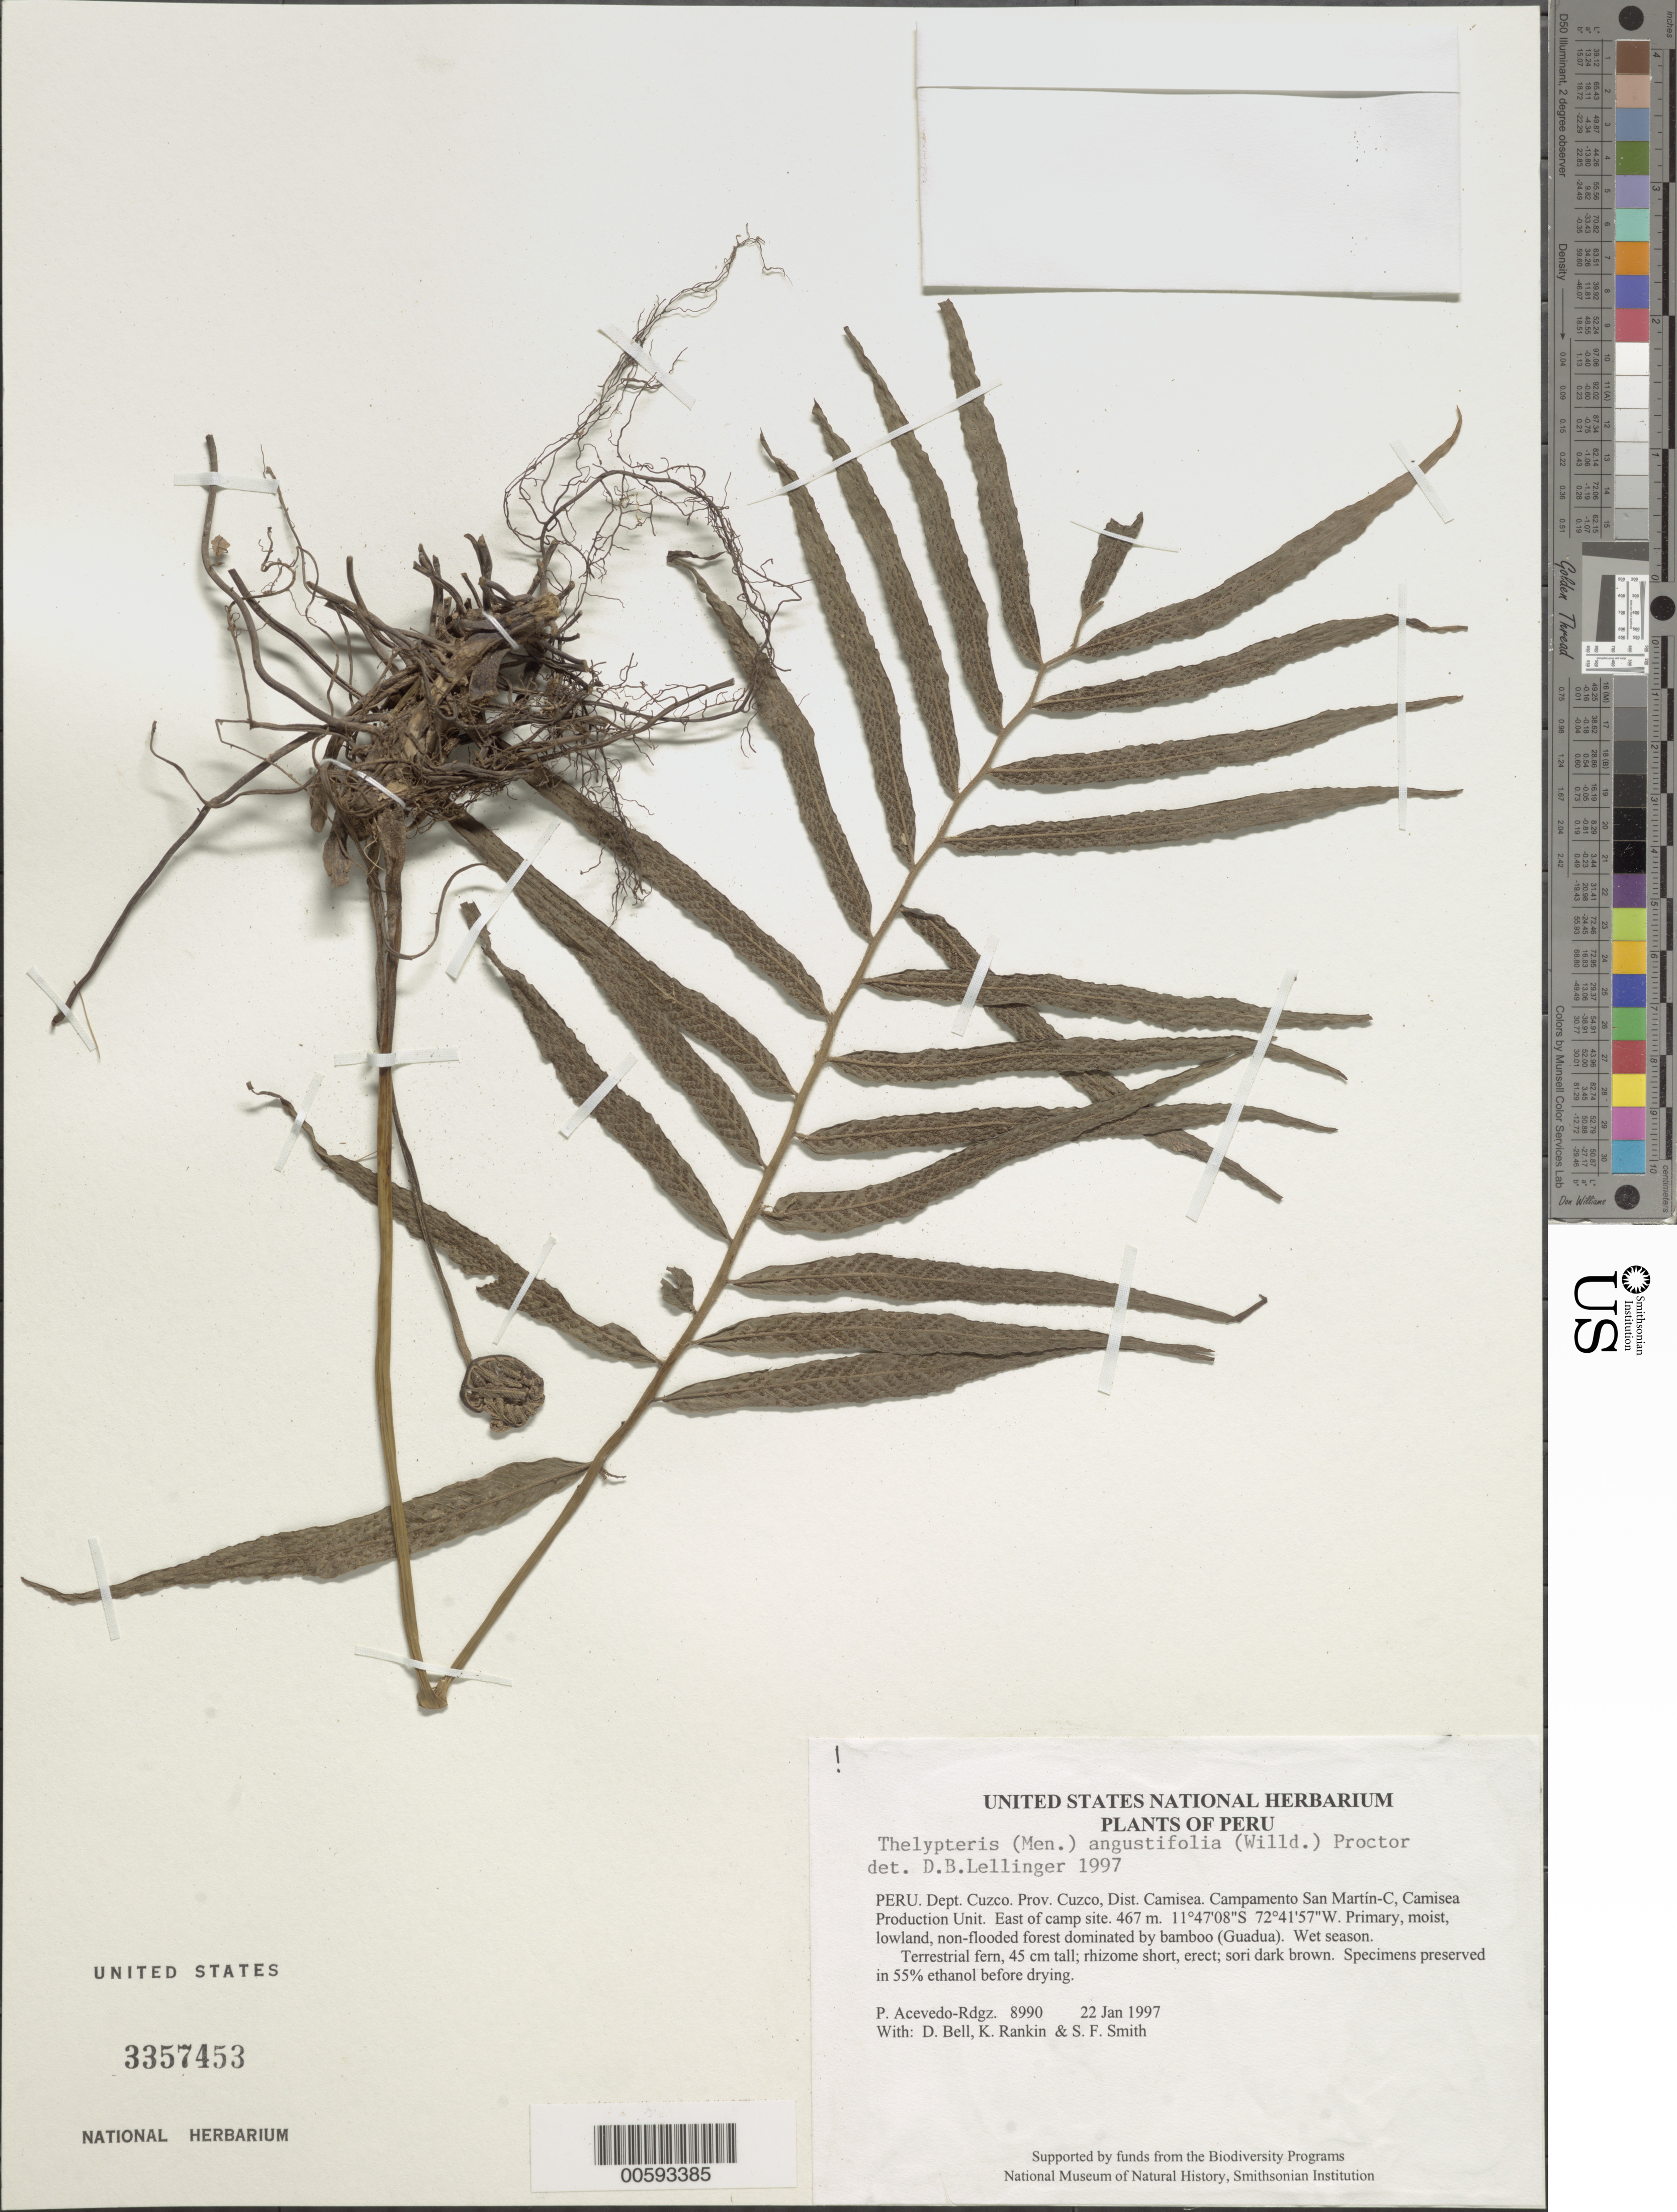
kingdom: Plantae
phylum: Tracheophyta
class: Polypodiopsida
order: Polypodiales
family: Thelypteridaceae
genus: Meniscium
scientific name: Meniscium angustifolium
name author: Willd.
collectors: P. Acevedo-Rodr., D. A. Bell, K. B. Rankin & S.F. Smith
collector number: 8990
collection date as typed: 22 Jan 1997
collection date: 1997-01-22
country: Peru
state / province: Cusco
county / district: Cusco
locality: Districto Camisea, Campamento San Martín-C, Camisea Production Unit. East of camp site.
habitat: Primary, moist, lowland, non-flooded forest dominated by bamboo (Guadua). Wet season.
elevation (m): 467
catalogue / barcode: US 3357453